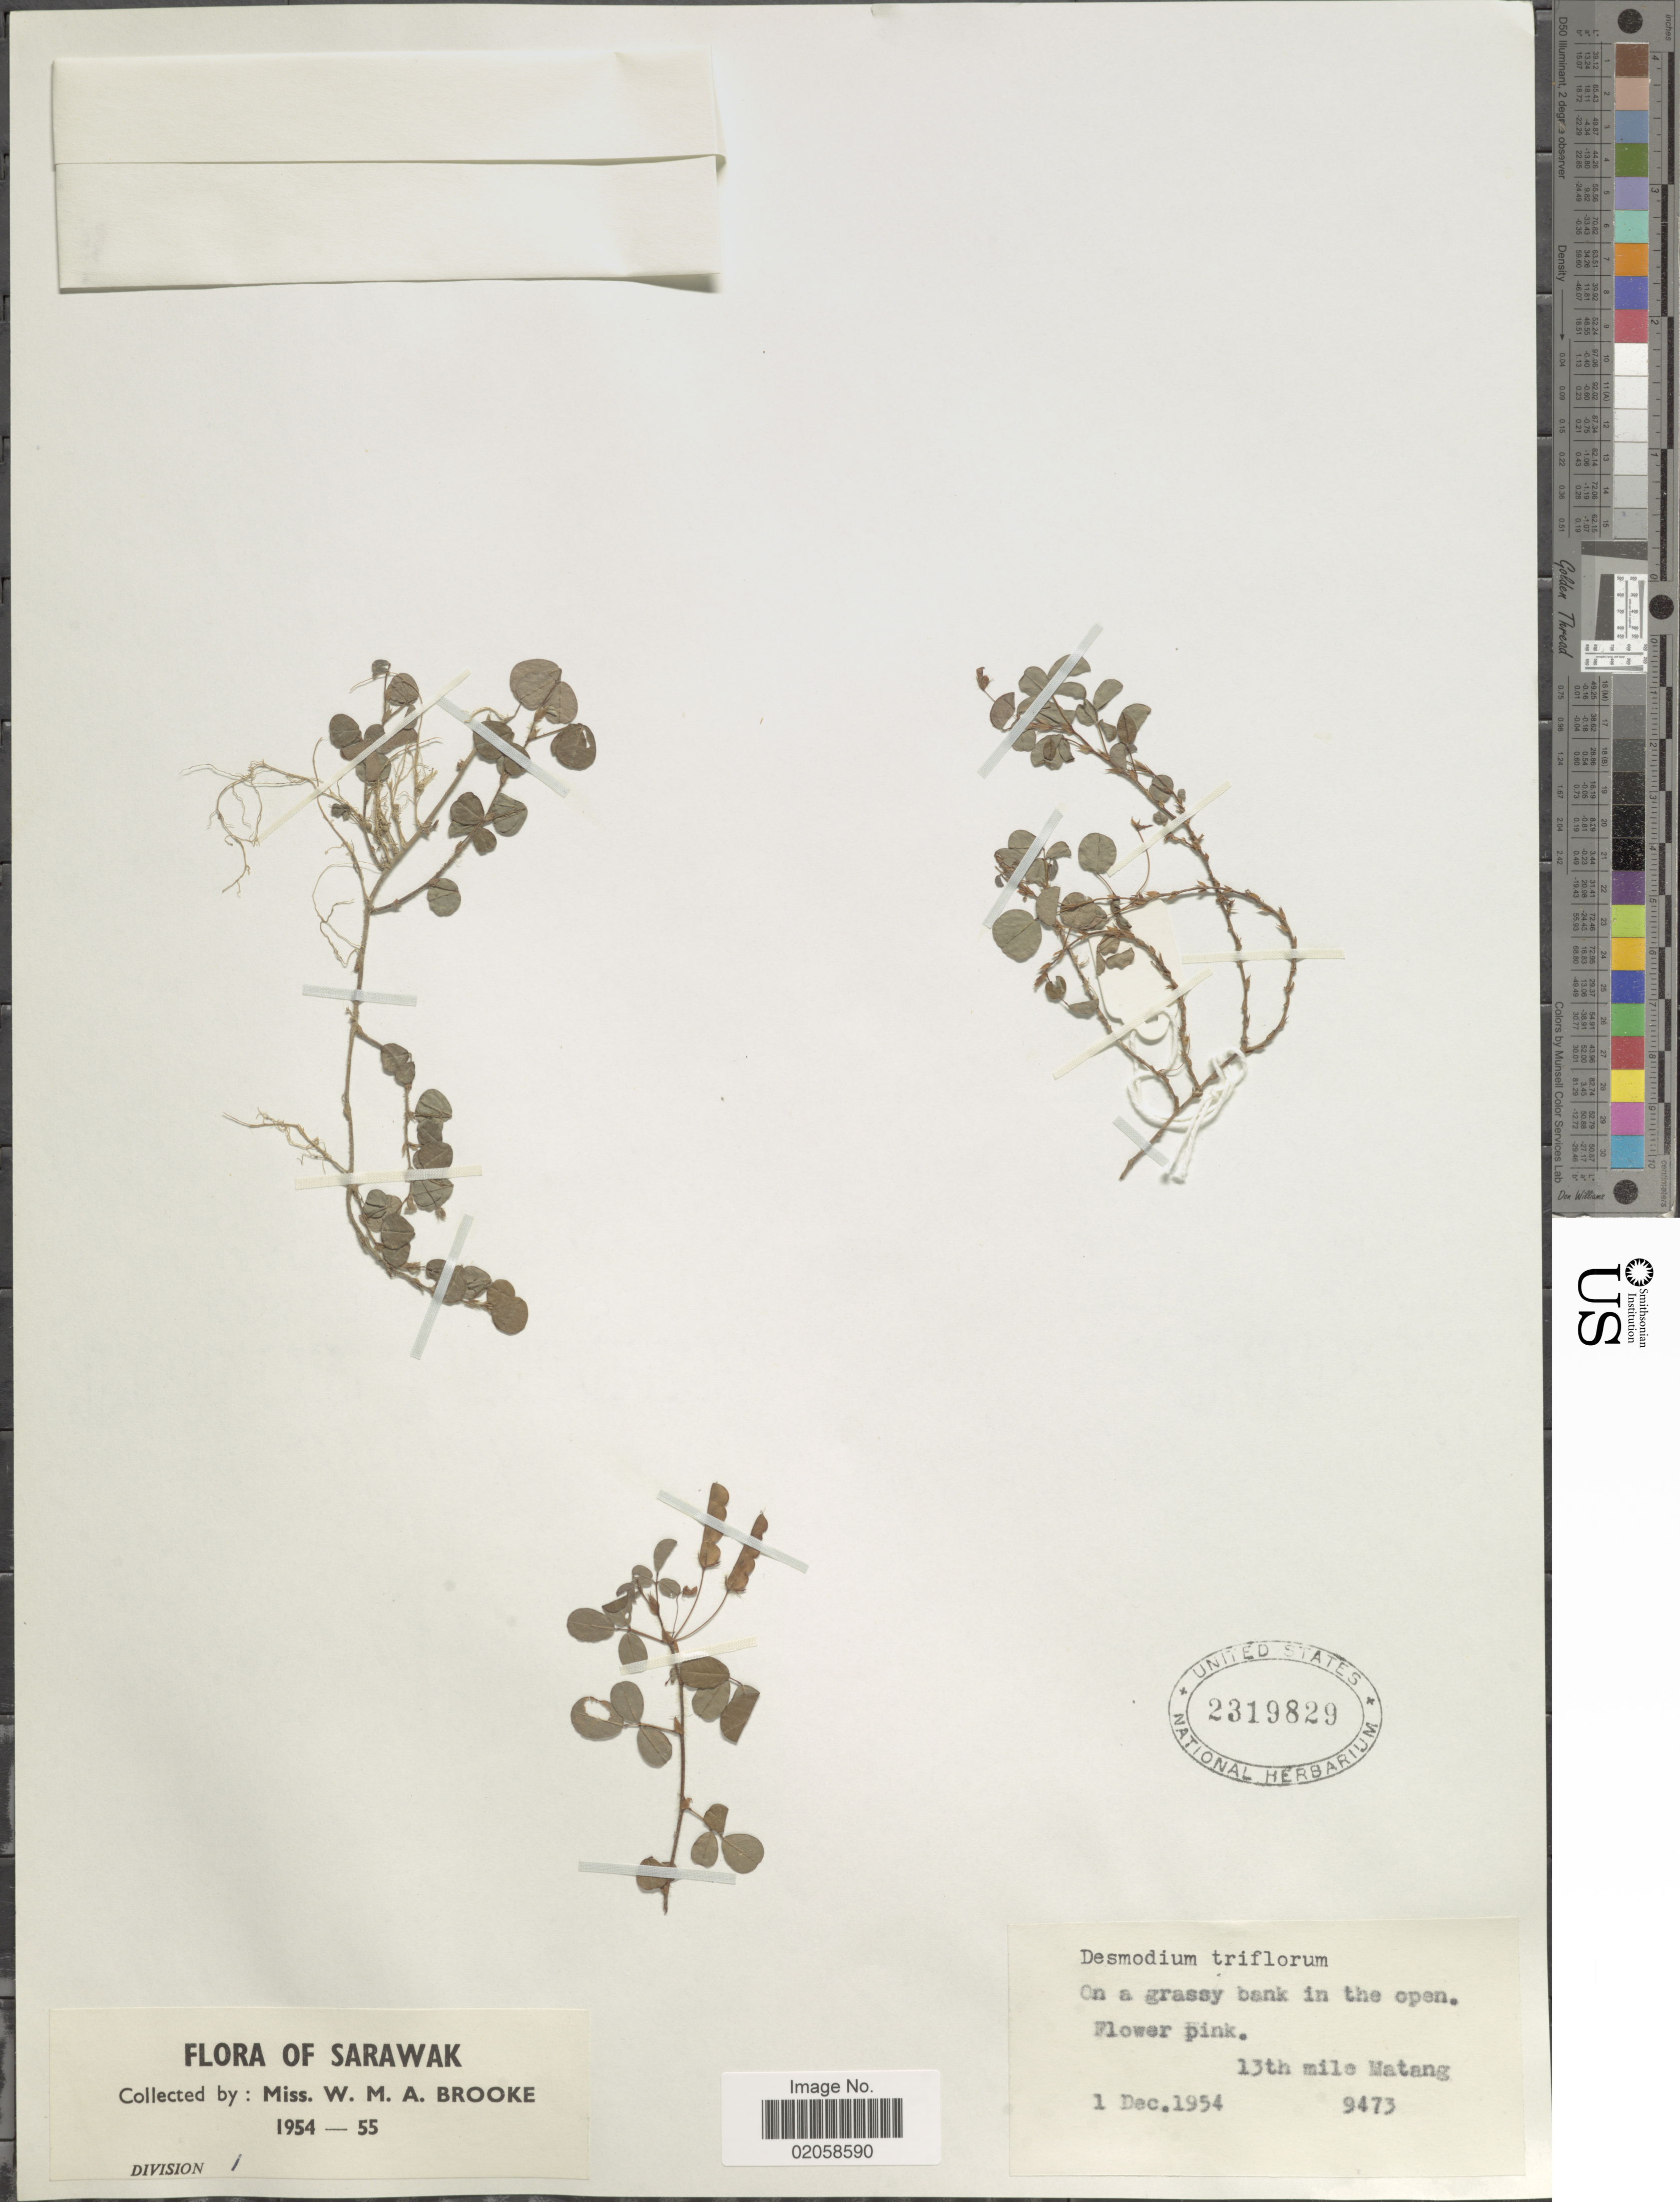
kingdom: Plantae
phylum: Tracheophyta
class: Magnoliopsida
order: Fabales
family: Fabaceae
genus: Grona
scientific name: Grona heterophylla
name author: (Willd.) H. Ohashi & K. Ohashi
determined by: Strong, Mark T., (BOT), Smithsonian Institution - National Museum of Natural History (UNITED STATES)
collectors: W. Brooke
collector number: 9473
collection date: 1954-12-01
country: Malaysia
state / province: Sarawak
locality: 13th mile Matang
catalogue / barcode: US 2319829